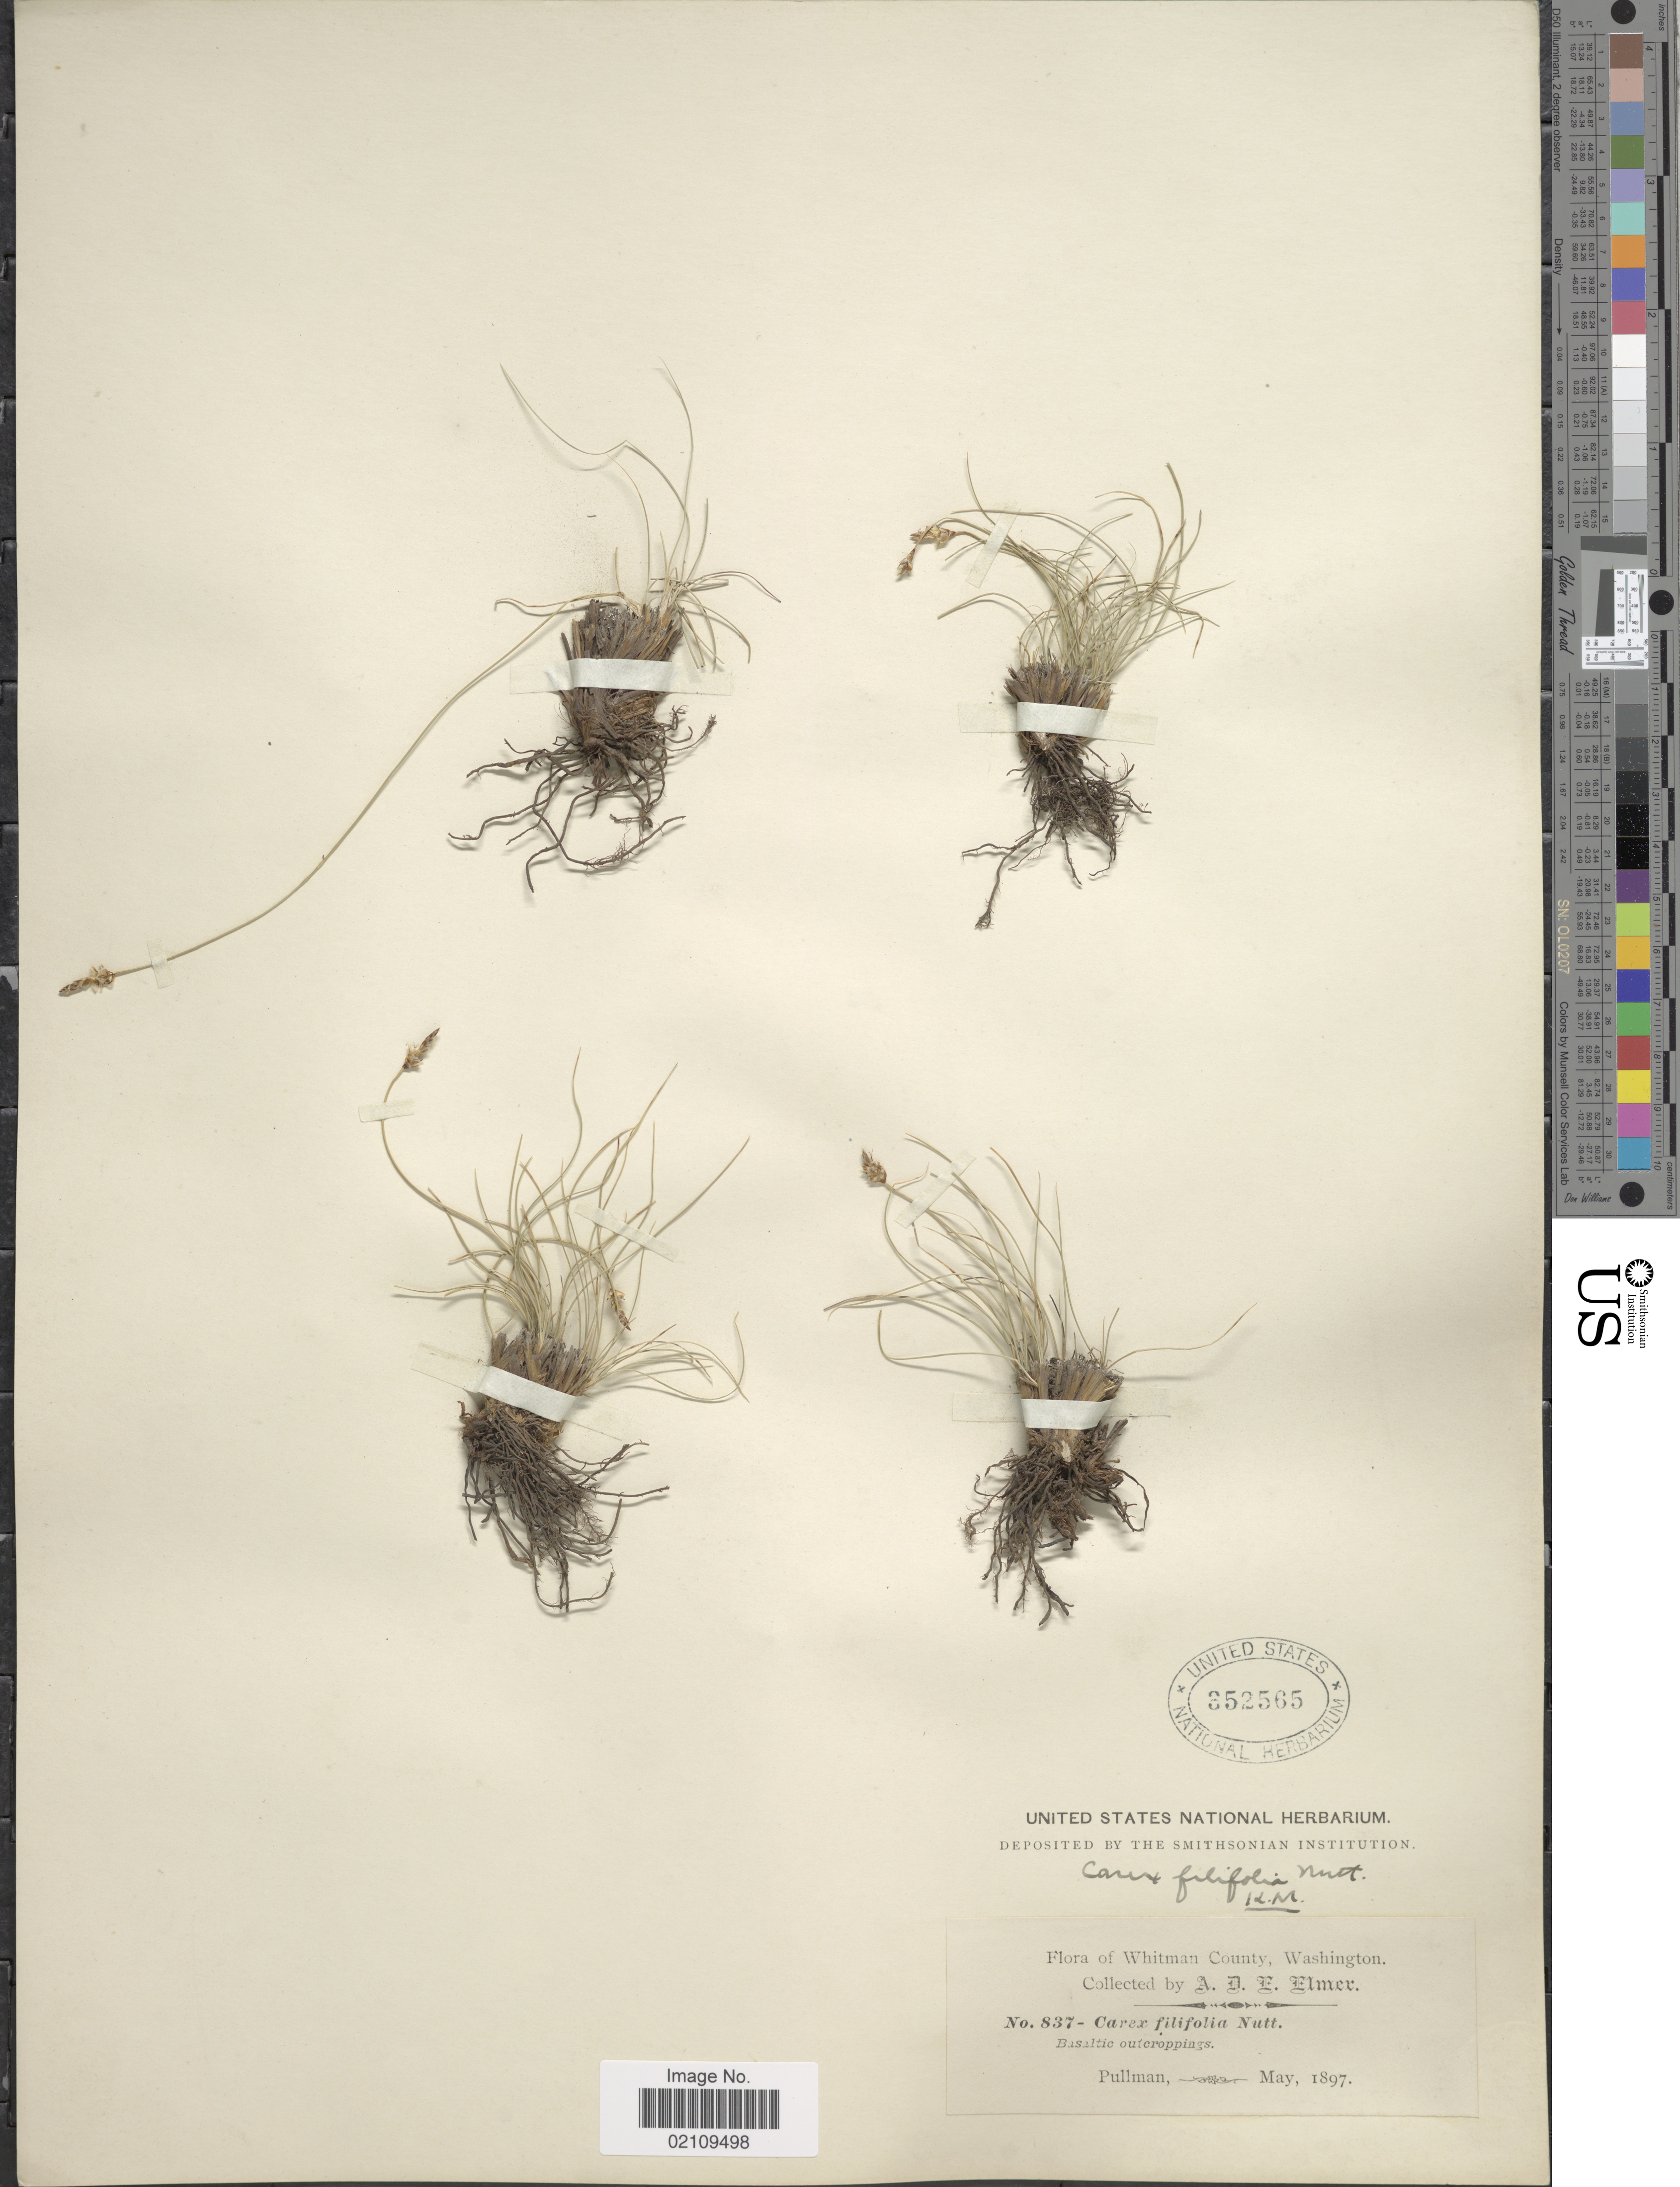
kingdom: Plantae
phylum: Tracheophyta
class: Liliopsida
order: Poales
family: Cyperaceae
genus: Carex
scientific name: Carex filifolia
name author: Nutt.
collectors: A. D. E. Elmer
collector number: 837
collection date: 1897-05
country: United States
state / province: Washington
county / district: Whitman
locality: Whitman County, Basaltic outcroppings, Pullman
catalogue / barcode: US 352565